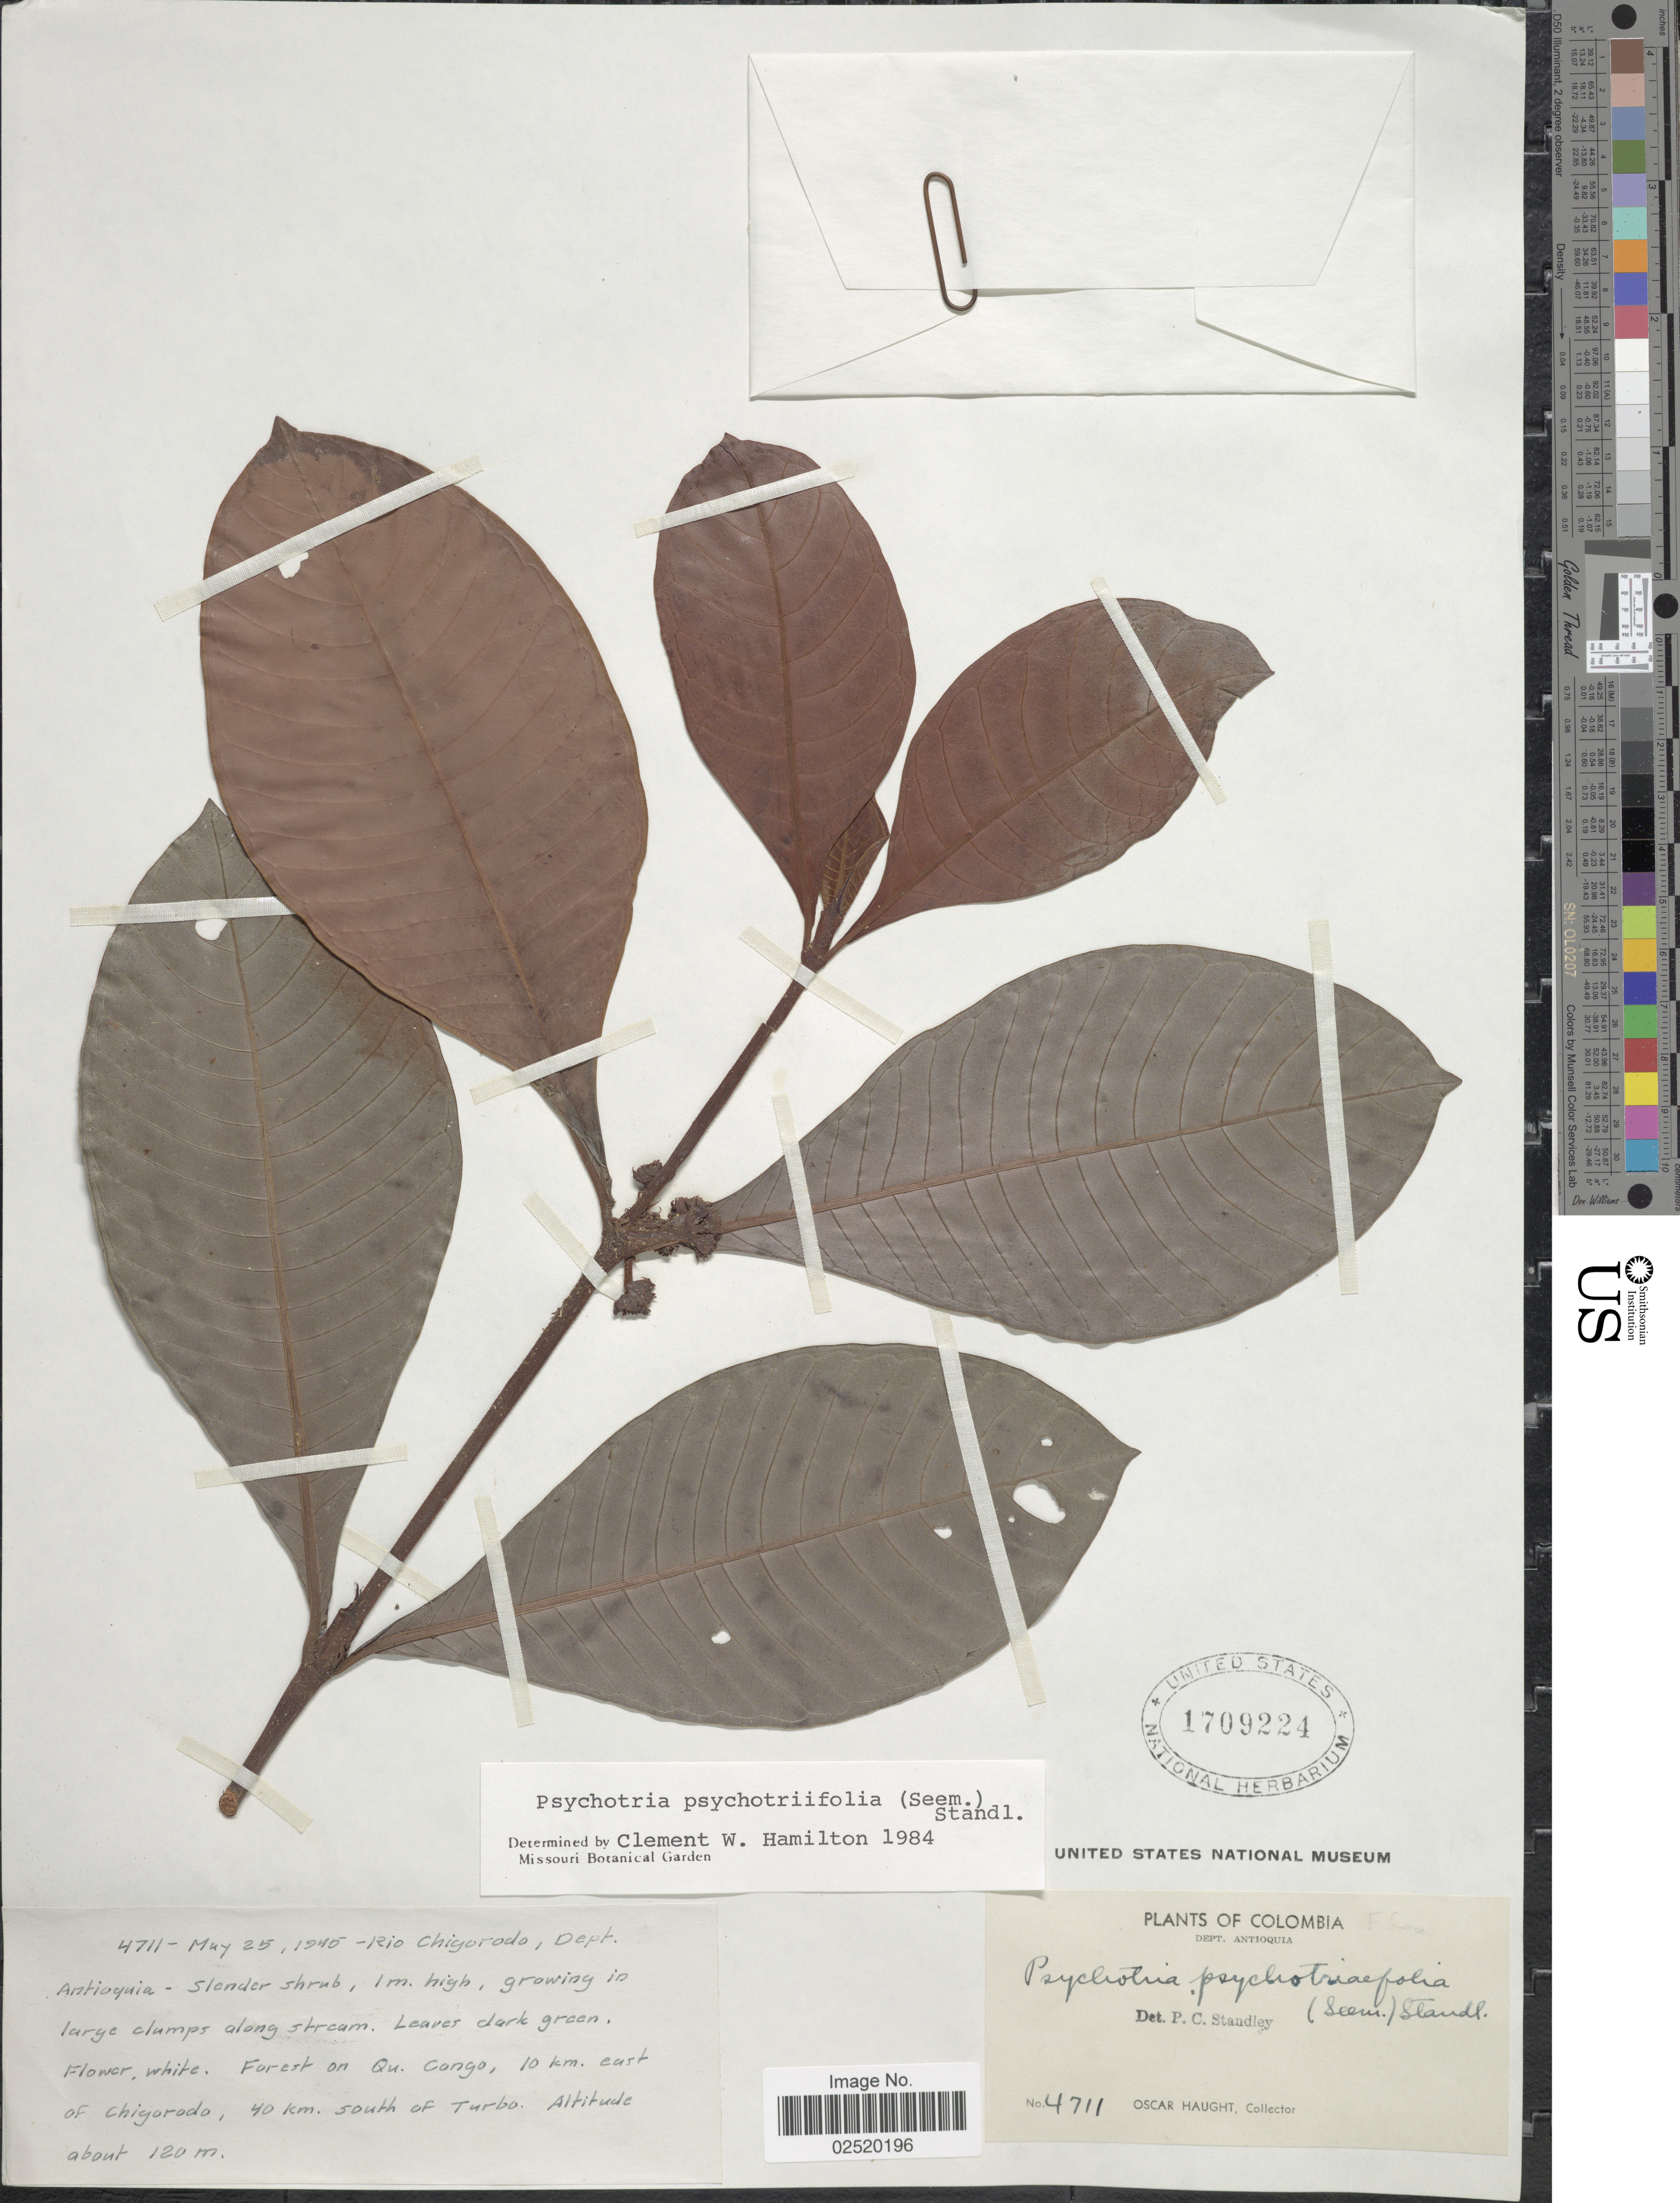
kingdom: Plantae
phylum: Tracheophyta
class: Magnoliopsida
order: Gentianales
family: Rubiaceae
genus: Psychotria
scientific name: Psychotria psychotriaefolia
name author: (Seem.) Standl.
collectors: O. L. Haught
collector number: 4711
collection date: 1945-05-25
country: Colombia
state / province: Antioquia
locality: Rio Chigorodo, Forest on Qu Congo, 10 km east of Chigorodo, 40 km south of Turbo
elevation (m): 120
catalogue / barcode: US 1709224